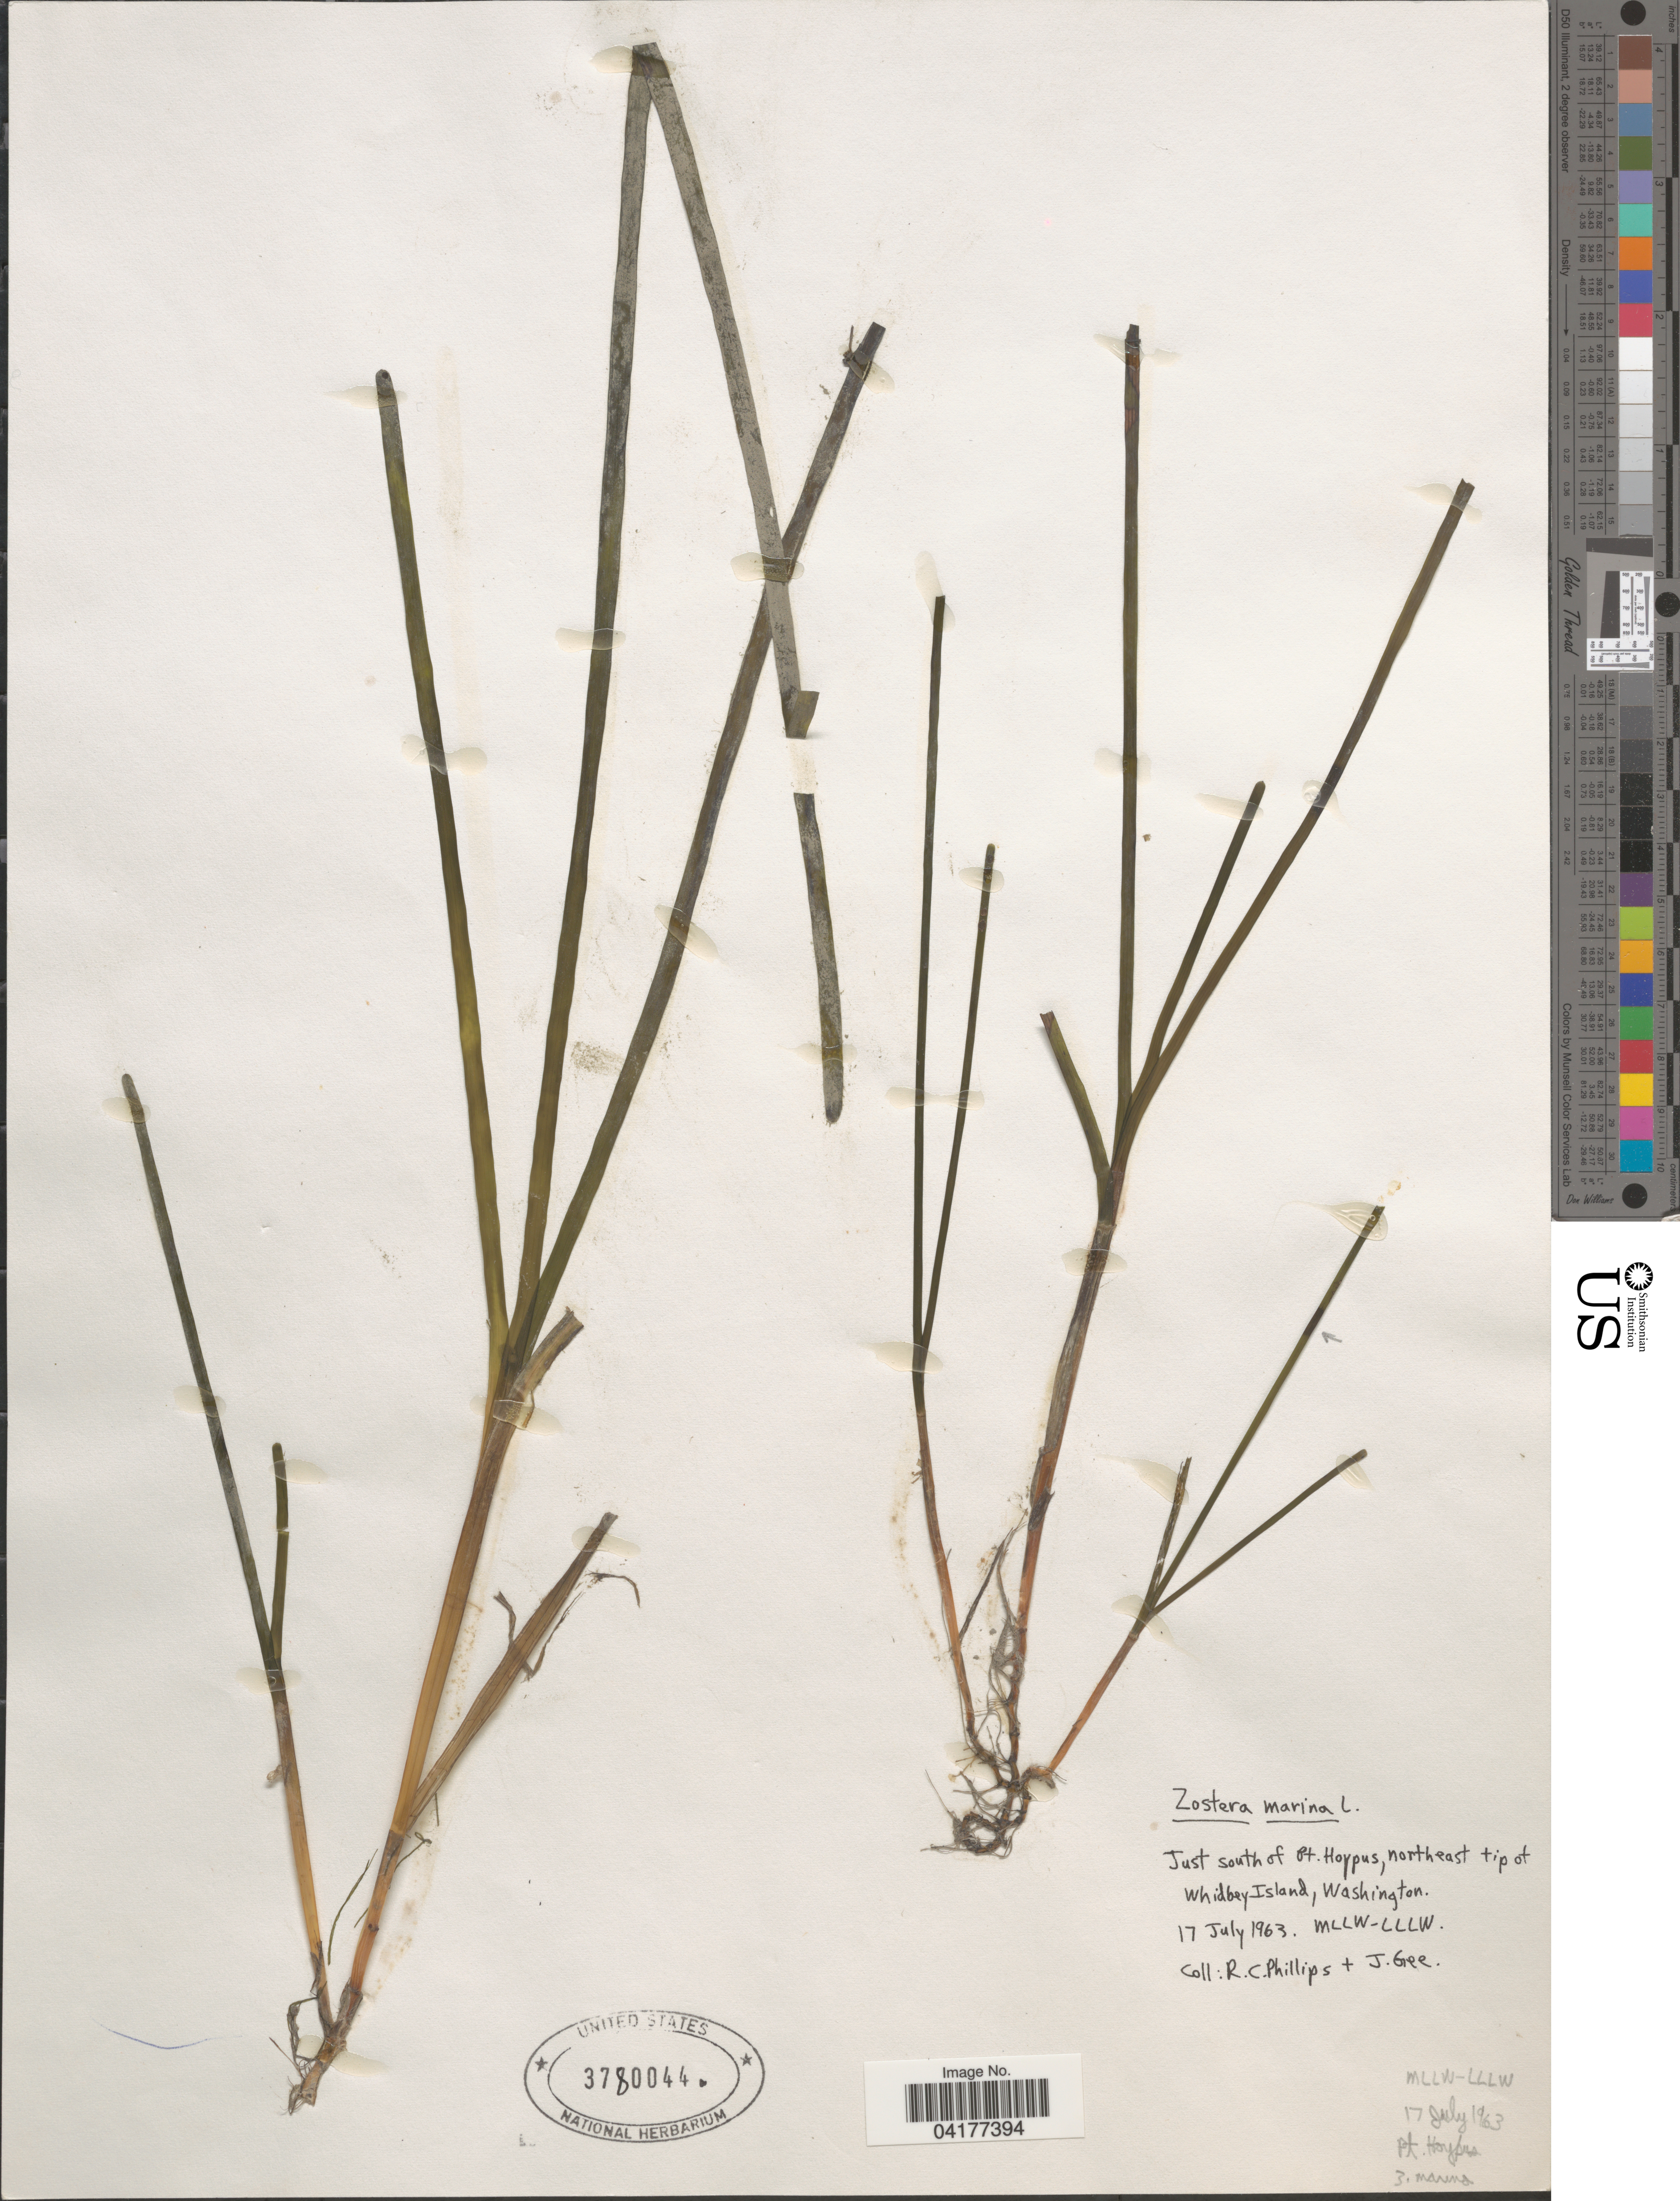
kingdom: Plantae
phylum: Tracheophyta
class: Liliopsida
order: Alismatales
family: Zosteraceae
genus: Zostera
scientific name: Zostera marina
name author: L.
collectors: R. C. Phillips & J. Gee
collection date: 1963-07-17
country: United States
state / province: Washington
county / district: Island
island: Whidbey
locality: Just south of Pt. Hoypus, northeast tip of Whidbey Island. MLLW-LLLW.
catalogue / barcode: US 3780044